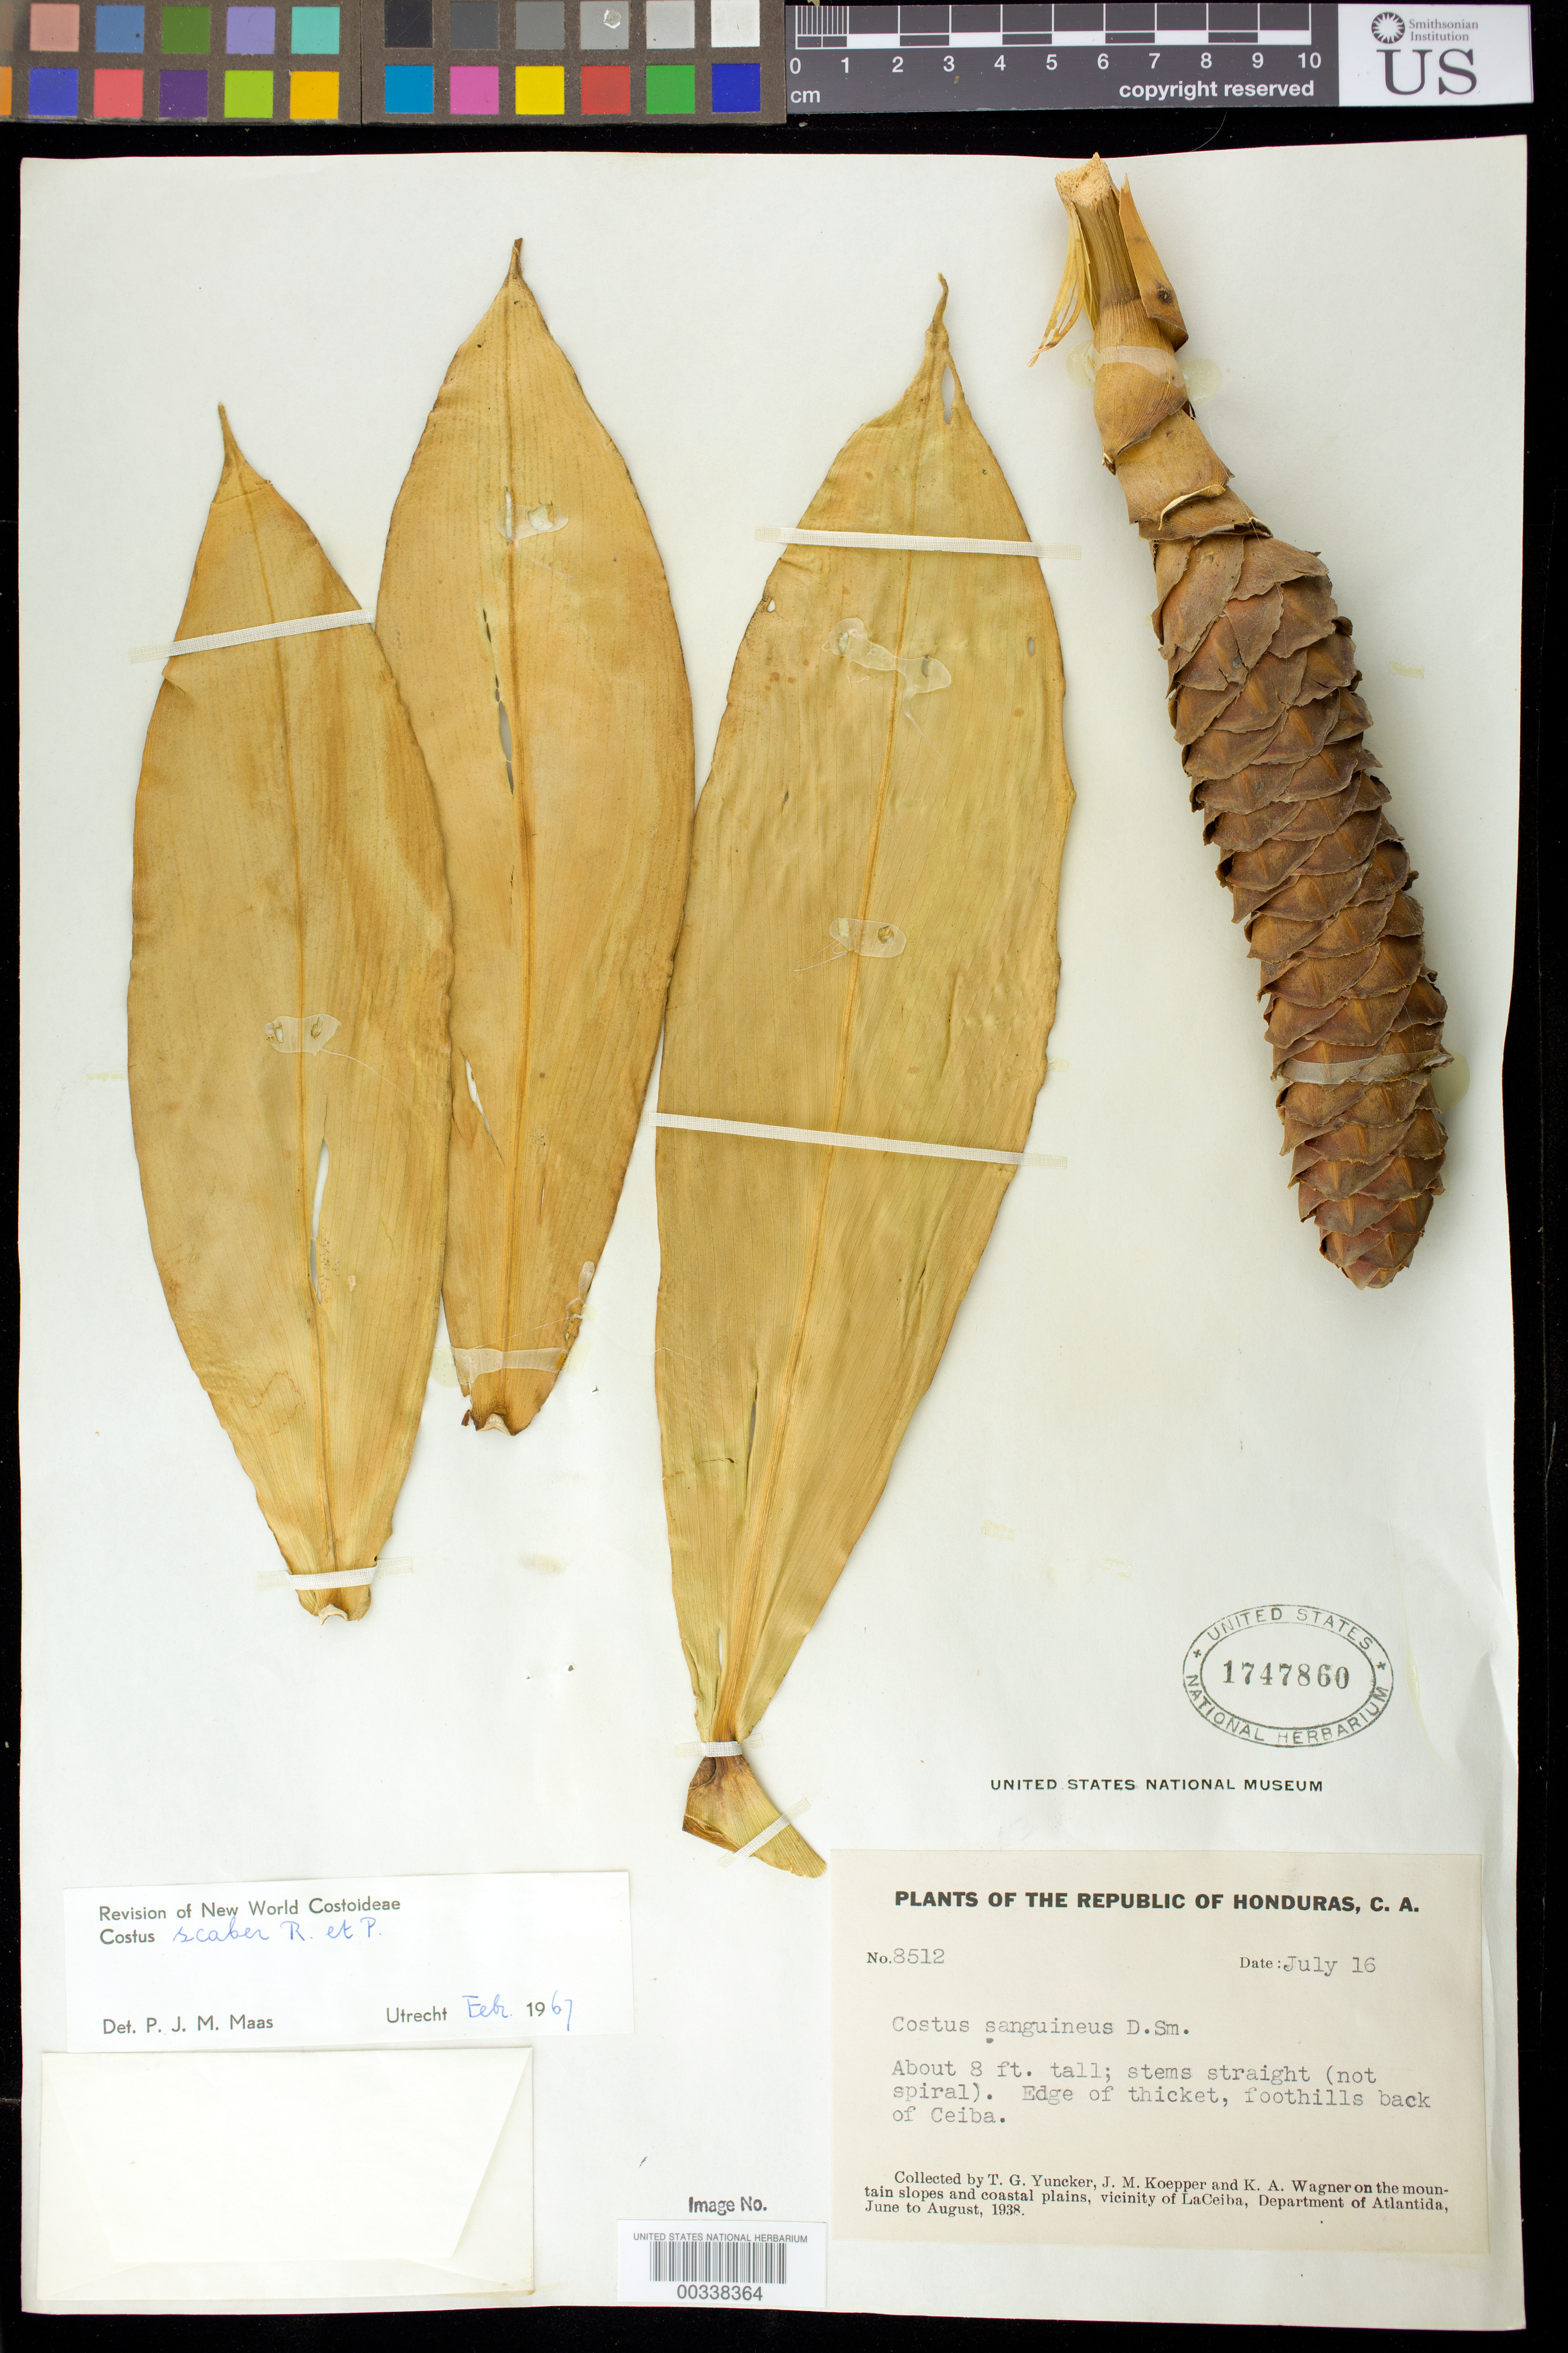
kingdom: Plantae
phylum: Tracheophyta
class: Liliopsida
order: Zingiberales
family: Costaceae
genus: Costus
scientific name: Costus scaber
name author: Ruiz & Pav.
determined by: Maas, Paul J. M.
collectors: T. G. Yuncker, J. M. Koepper & K. A. Wagner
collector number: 8512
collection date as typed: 16 Jul 1938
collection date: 1938-07-16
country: Honduras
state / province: Atlántida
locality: Foothills back of Ceiba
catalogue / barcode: US 1747860